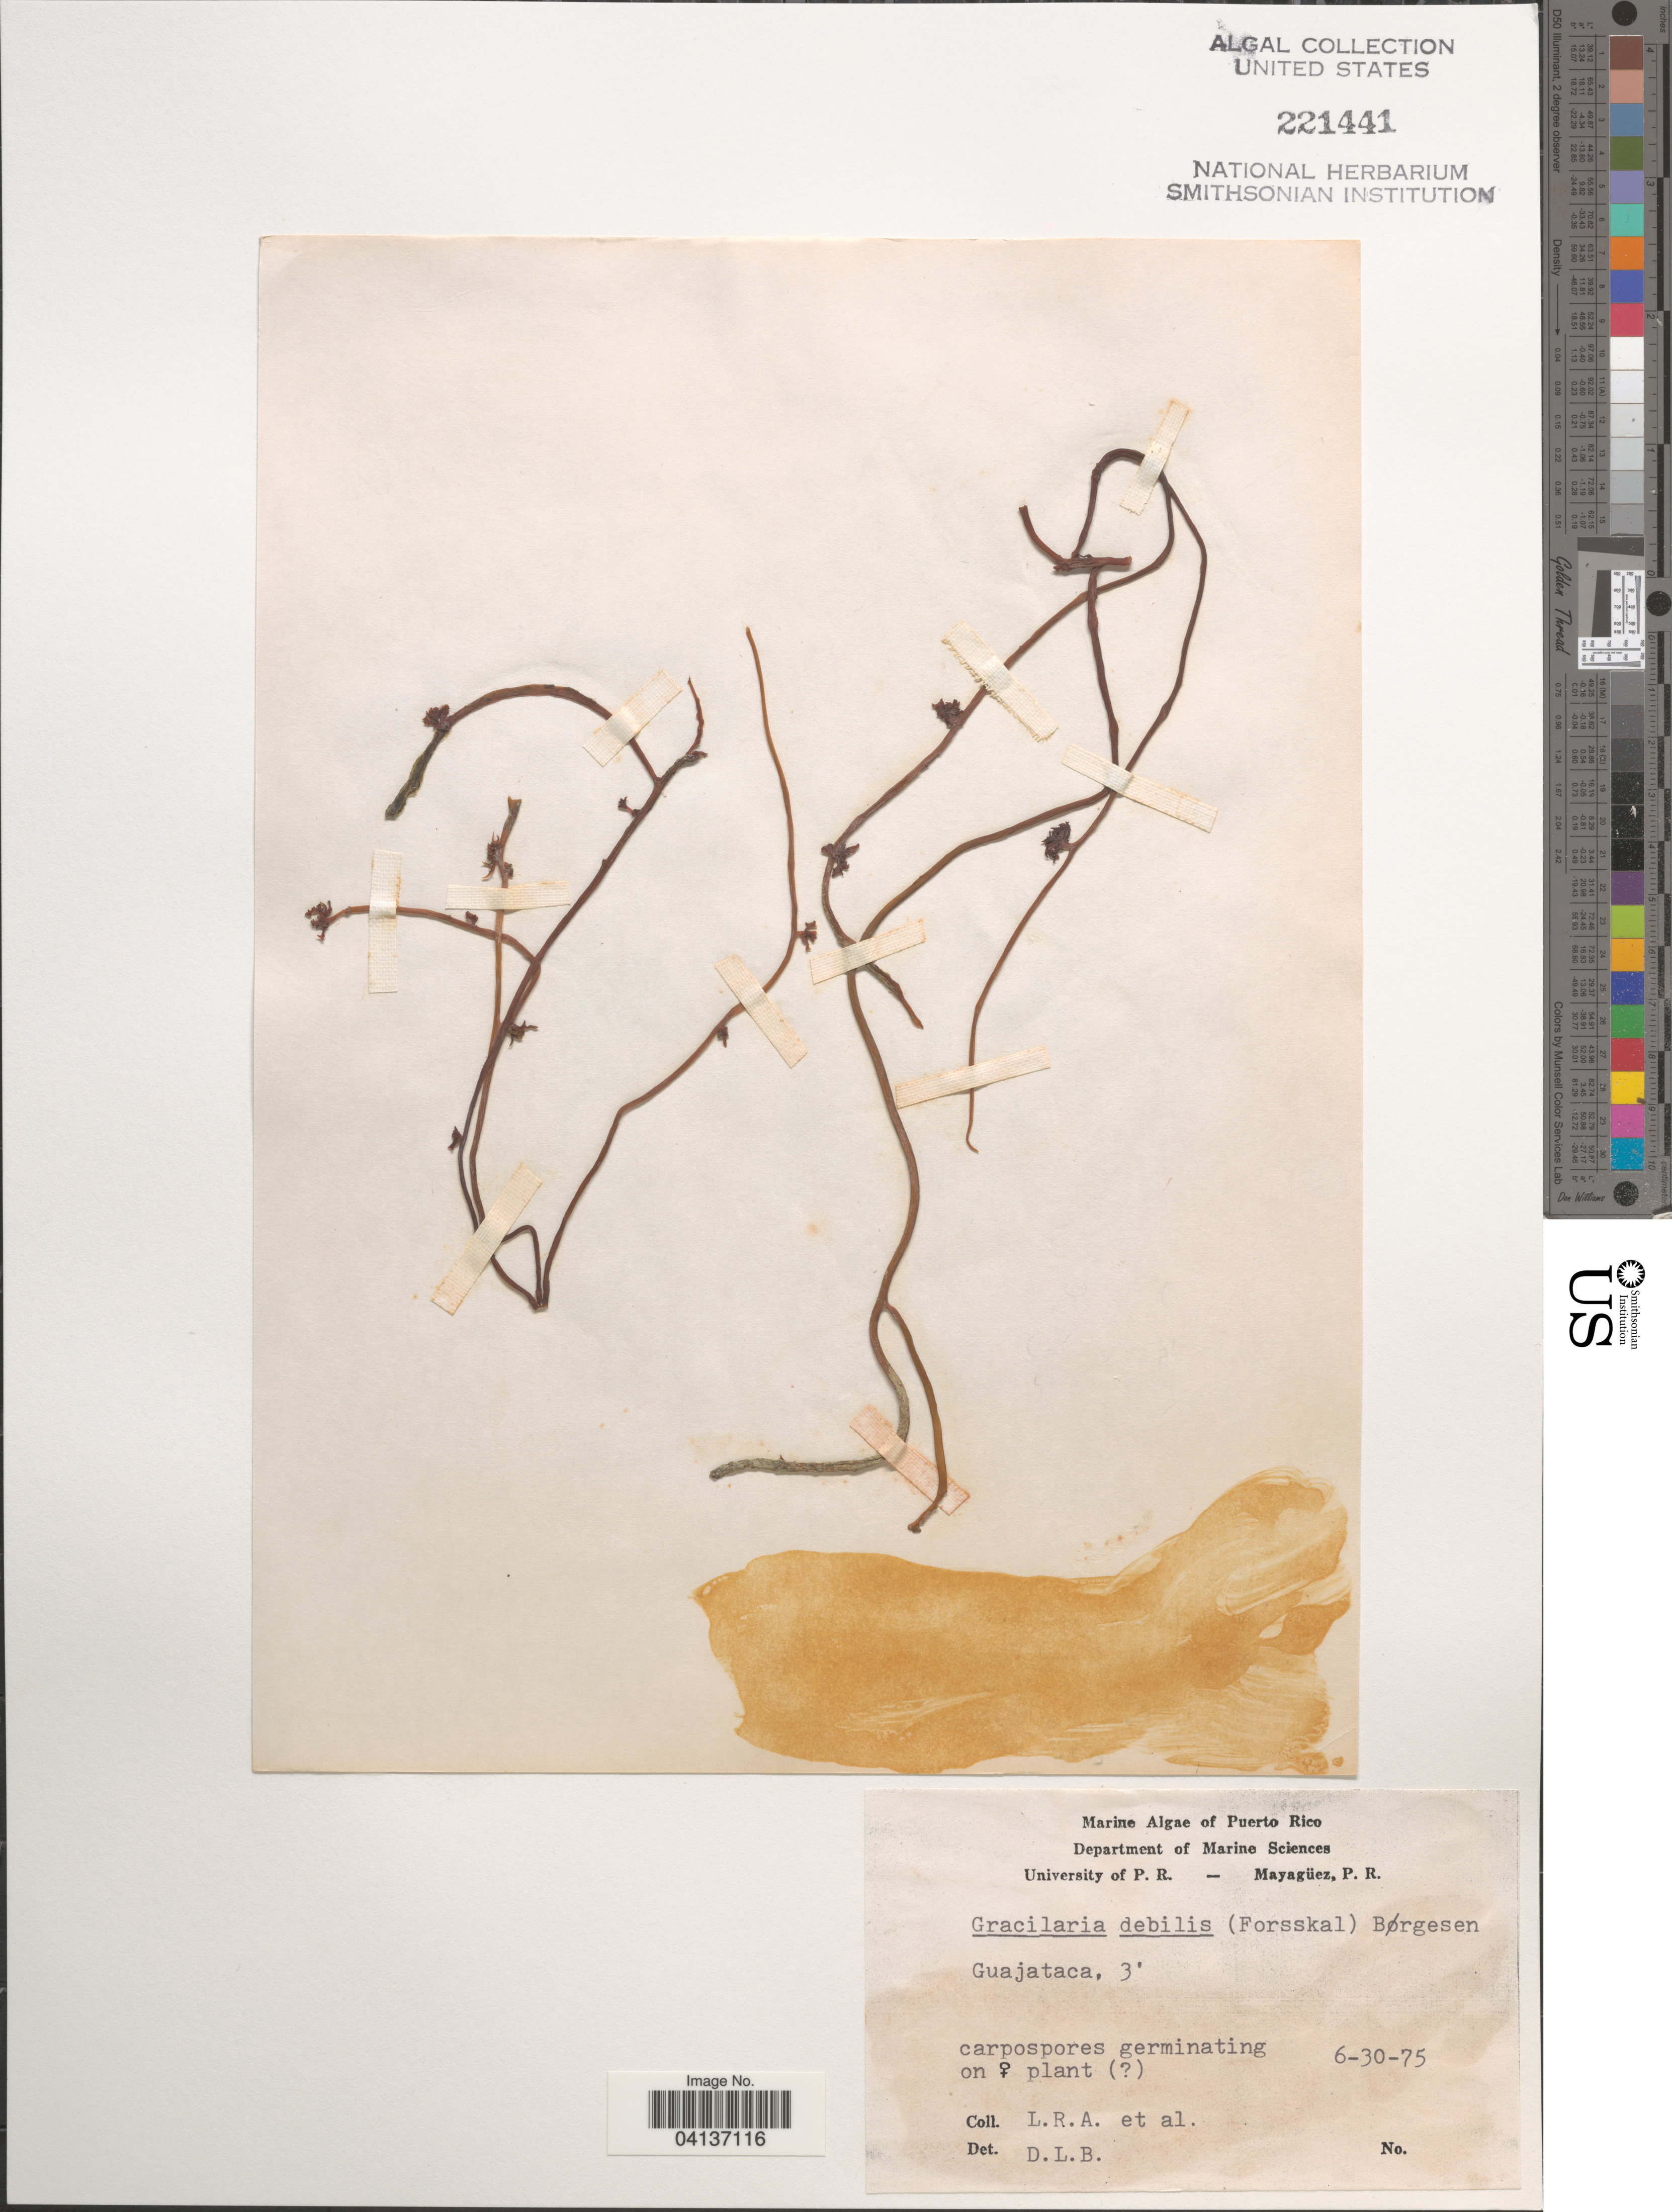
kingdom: Plantae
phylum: Rhodophyta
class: Florideophyceae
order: Gracilariales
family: Gracilariaceae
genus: Gracilaria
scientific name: Gracilaria debilis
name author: (Forssk.) Børgesen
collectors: L. R. A. & et al.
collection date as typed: Transcribed d/m/y: 30/6/75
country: Puerto Rico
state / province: Guajataca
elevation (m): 1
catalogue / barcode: US 221441